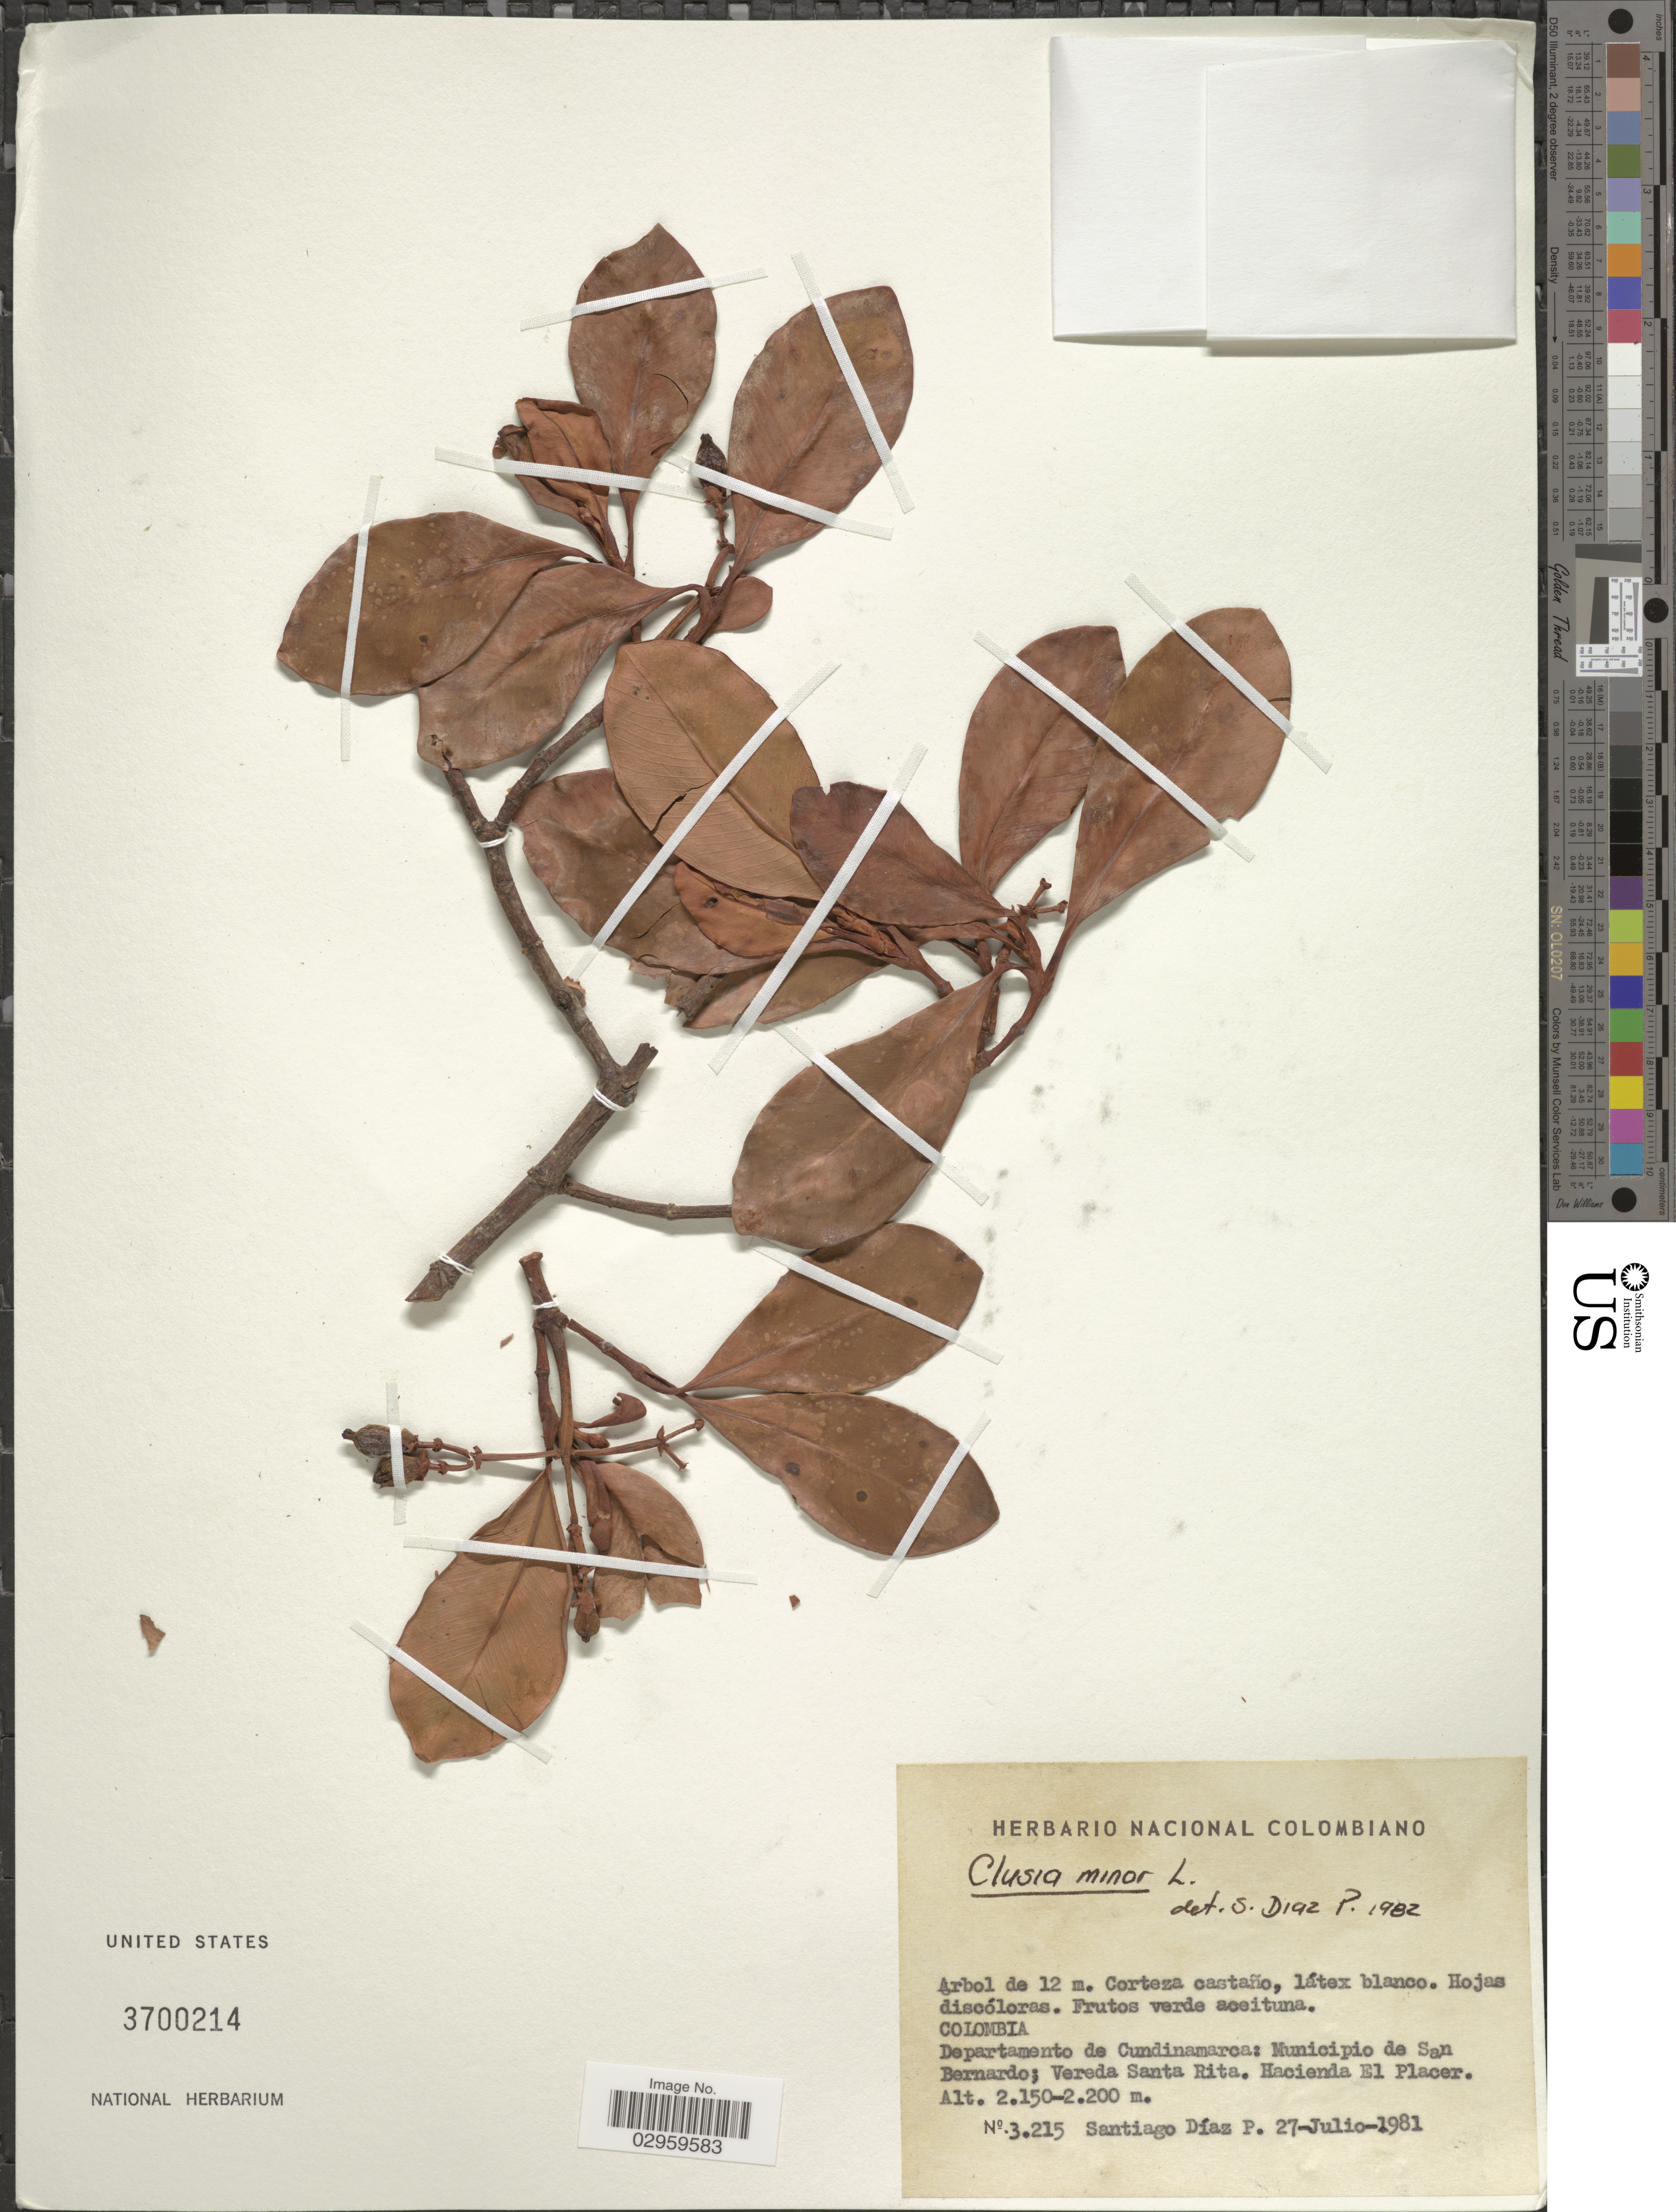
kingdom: Plantae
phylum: Tracheophyta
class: Magnoliopsida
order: Malpighiales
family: Clusiaceae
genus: Clusia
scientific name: Clusia minor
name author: L.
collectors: S. Diaz P.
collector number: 3215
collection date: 1981-07-27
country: Colombia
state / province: Cundinamarca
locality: Departamento de Cundinamarca: Municipio de San Bernardo; Vereda Santa Rita. Hacienda El Placer.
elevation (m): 2150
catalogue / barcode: US 3700214